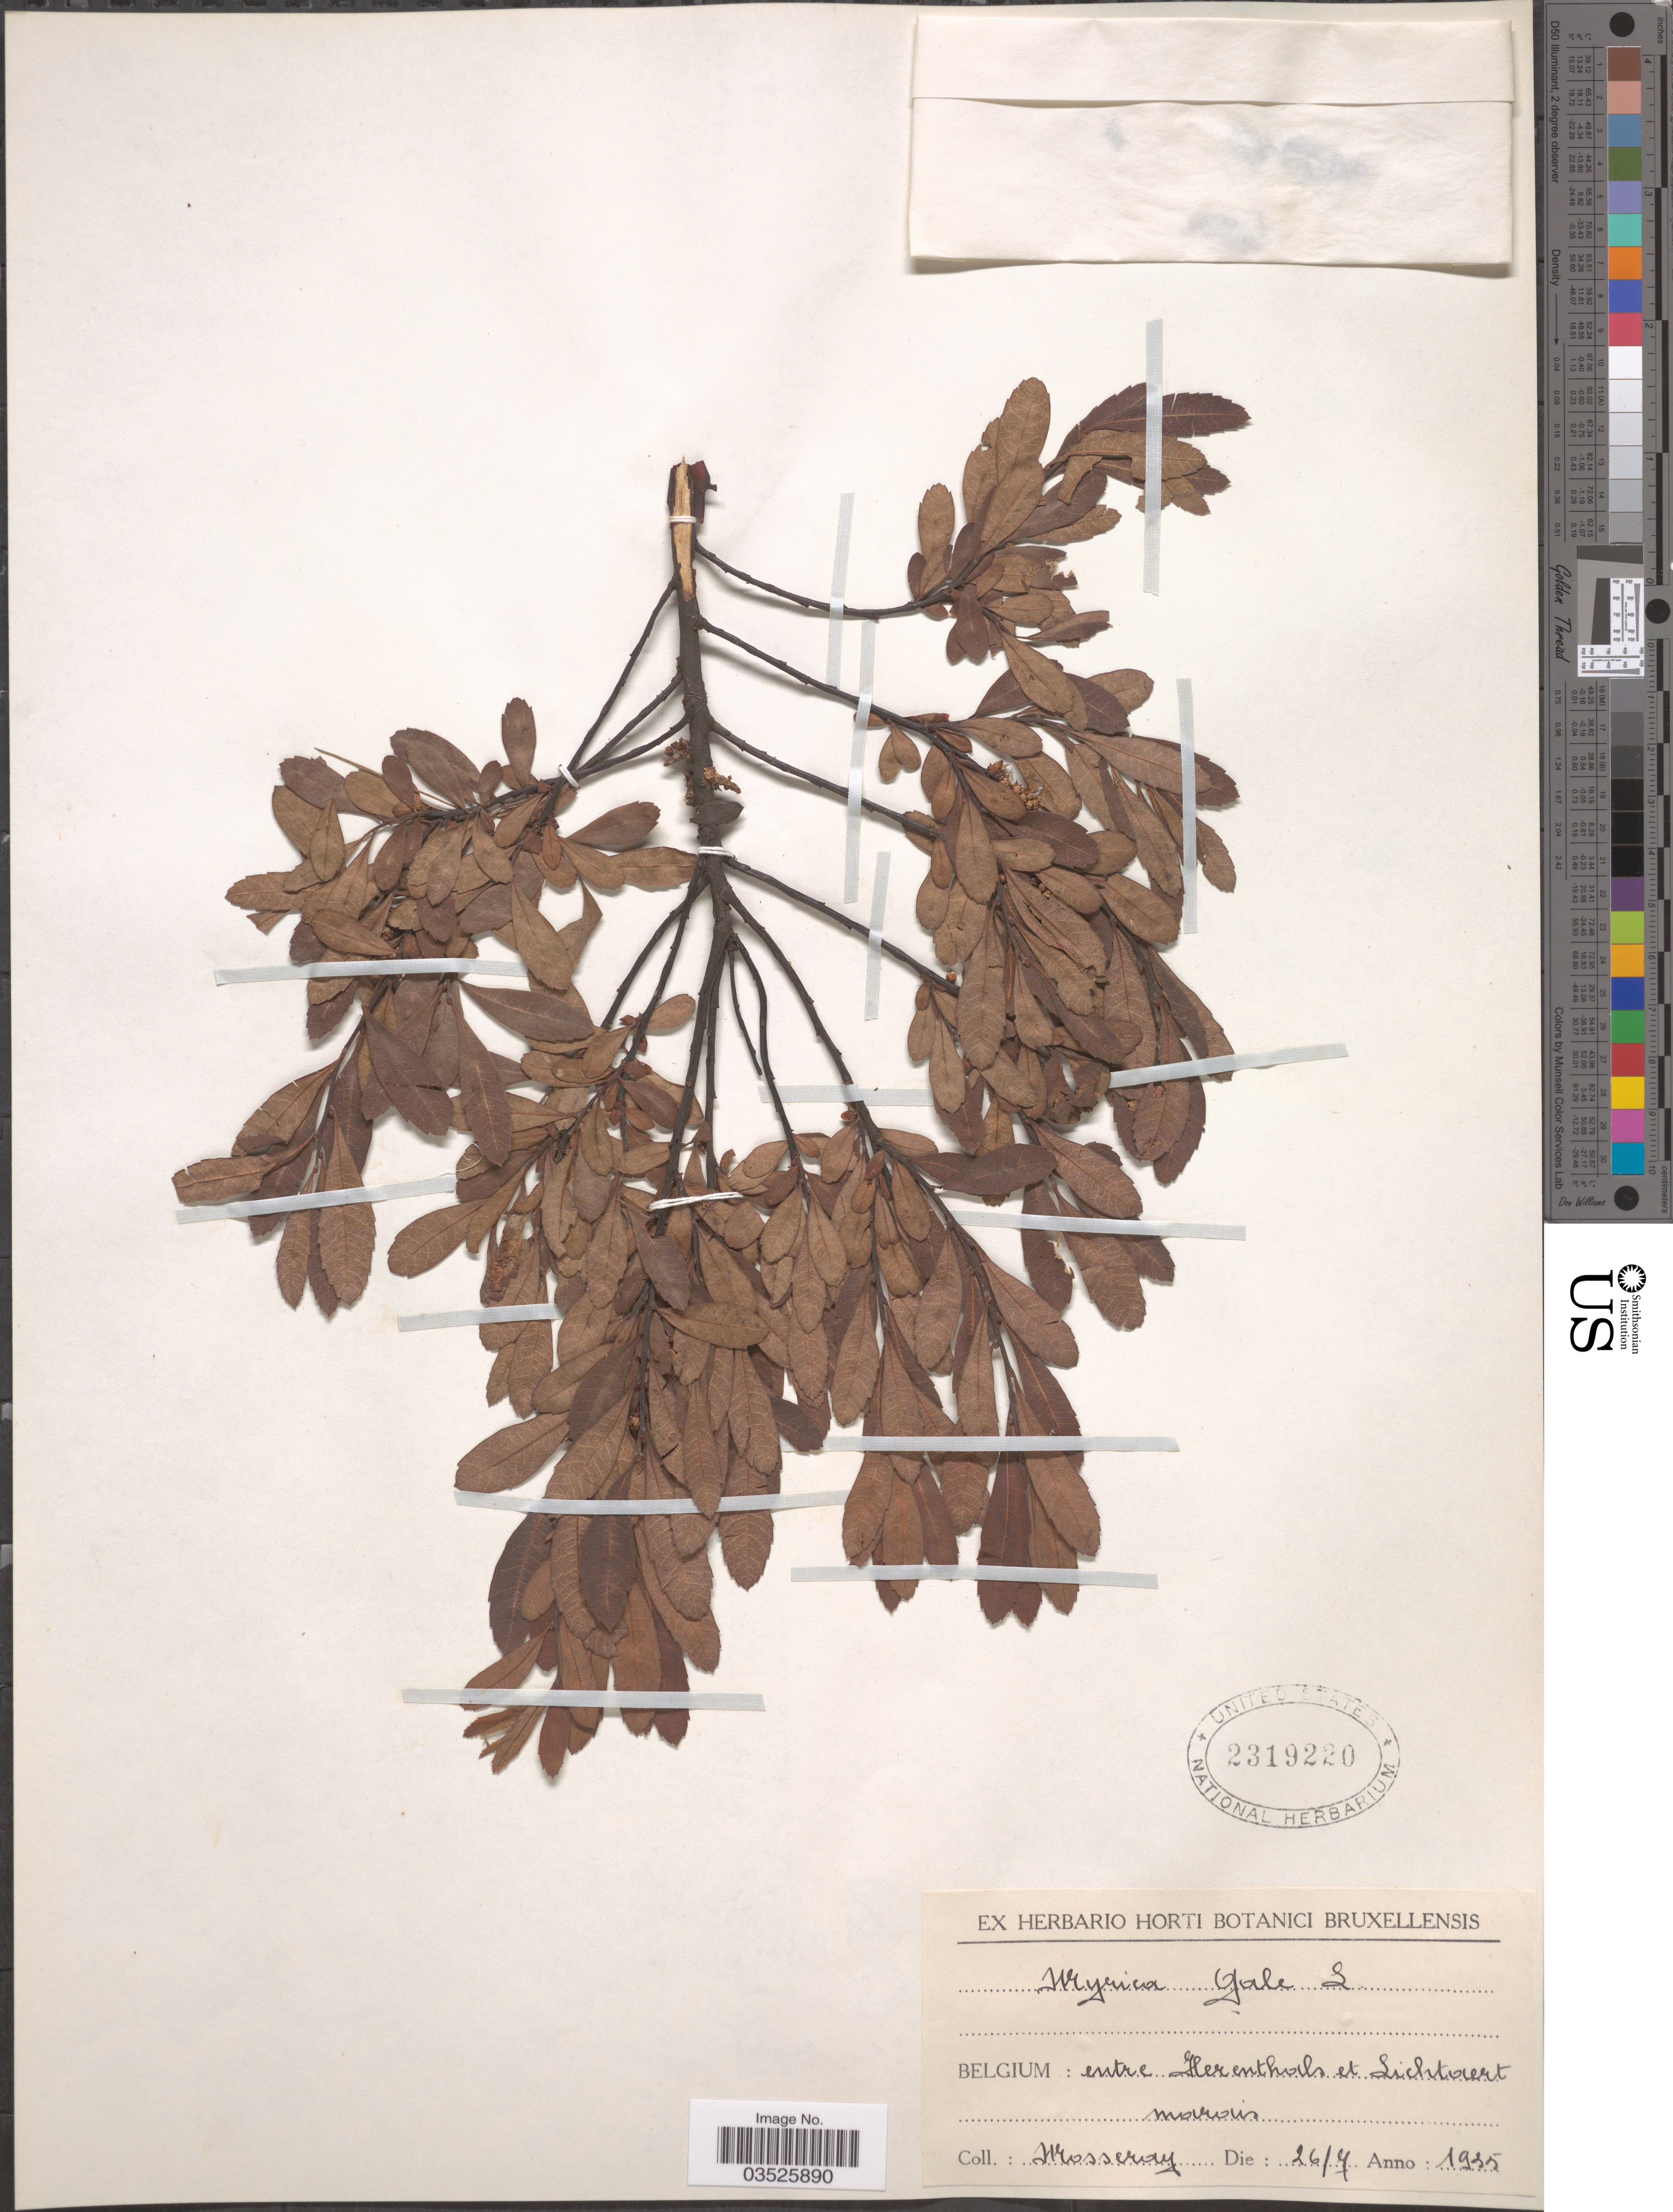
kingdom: Plantae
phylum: Tracheophyta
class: Magnoliopsida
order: Fagales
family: Myricaceae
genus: Myrica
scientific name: Myrica gale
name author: L.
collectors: Mosseray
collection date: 1935-07-26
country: Belgium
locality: Entre Herenthals et Lichtaert marais.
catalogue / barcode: US 2319220